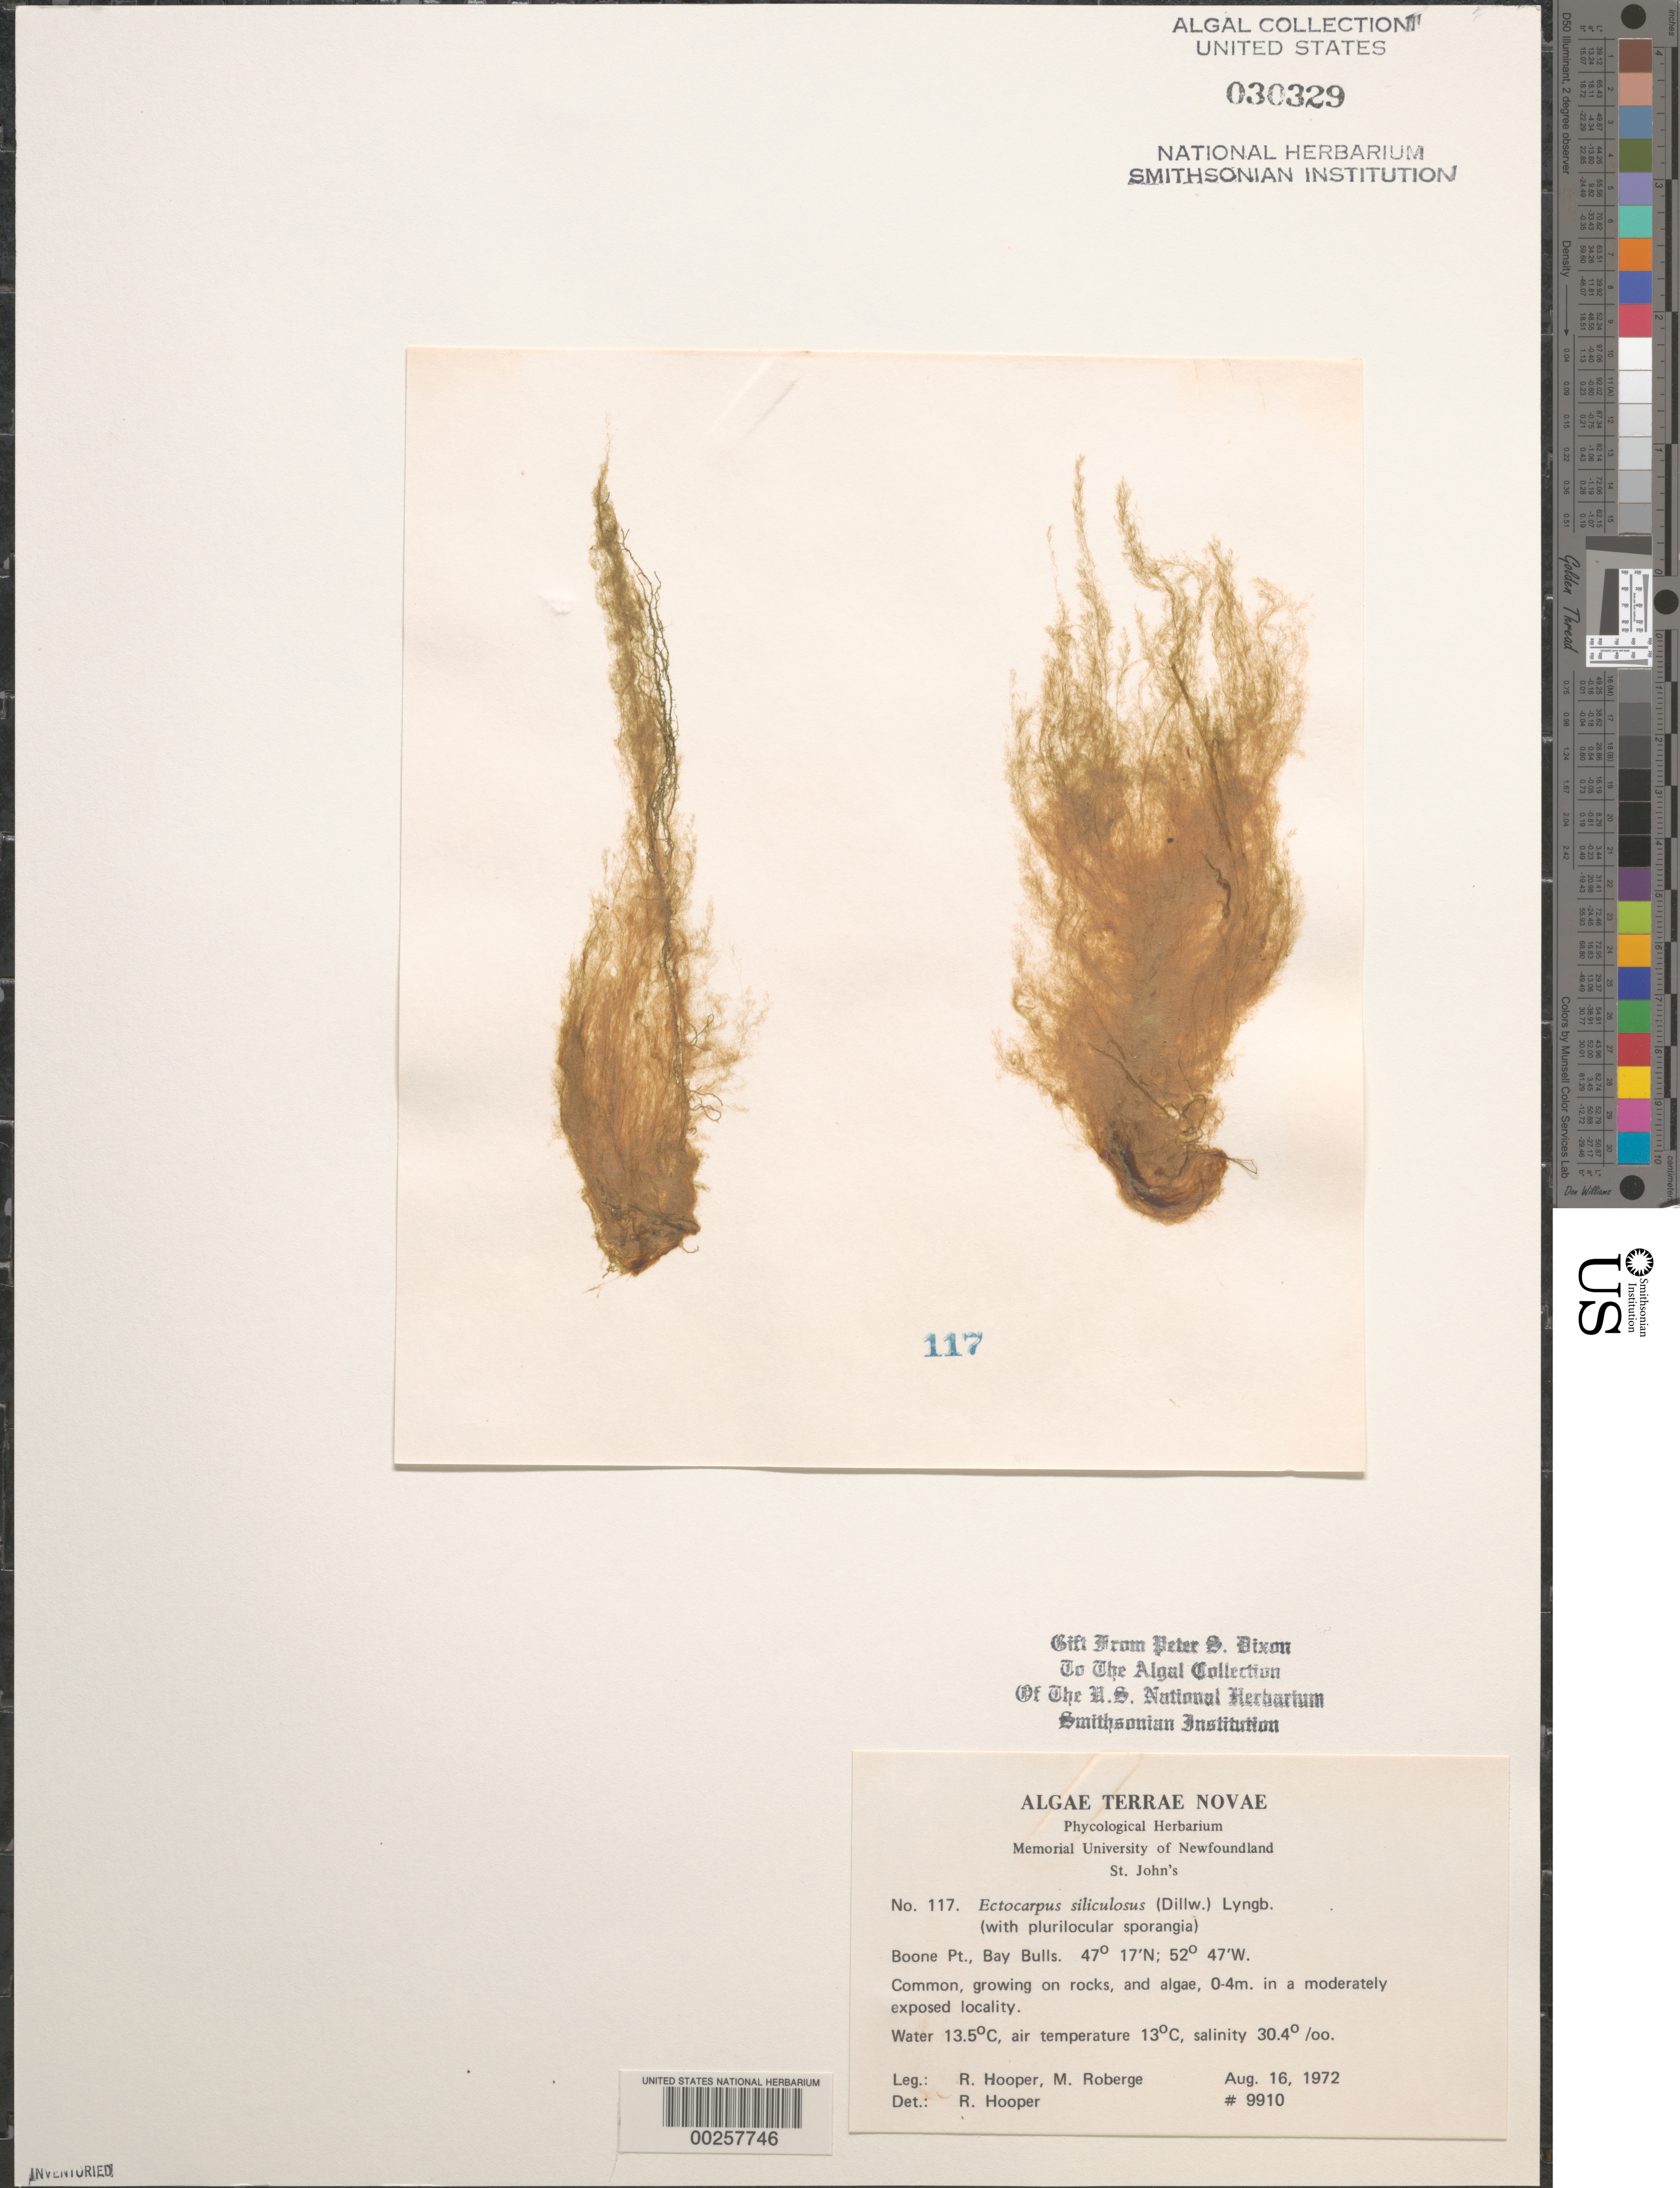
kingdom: Chromista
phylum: Ochrophyta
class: Phaeophyceae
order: Ectocarpales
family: Ectocarpaceae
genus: Ectocarpus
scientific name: Ectocarpus siliculosus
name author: (Dillwyn) Lyngbye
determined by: Hooper, R. G.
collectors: R. G. Hooper & M. Roberge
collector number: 9910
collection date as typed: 16 Aug 1972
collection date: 1972-08-16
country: Canada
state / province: Newfoundland and Labrador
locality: Boone Point, Bay Bulls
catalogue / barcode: US 30329